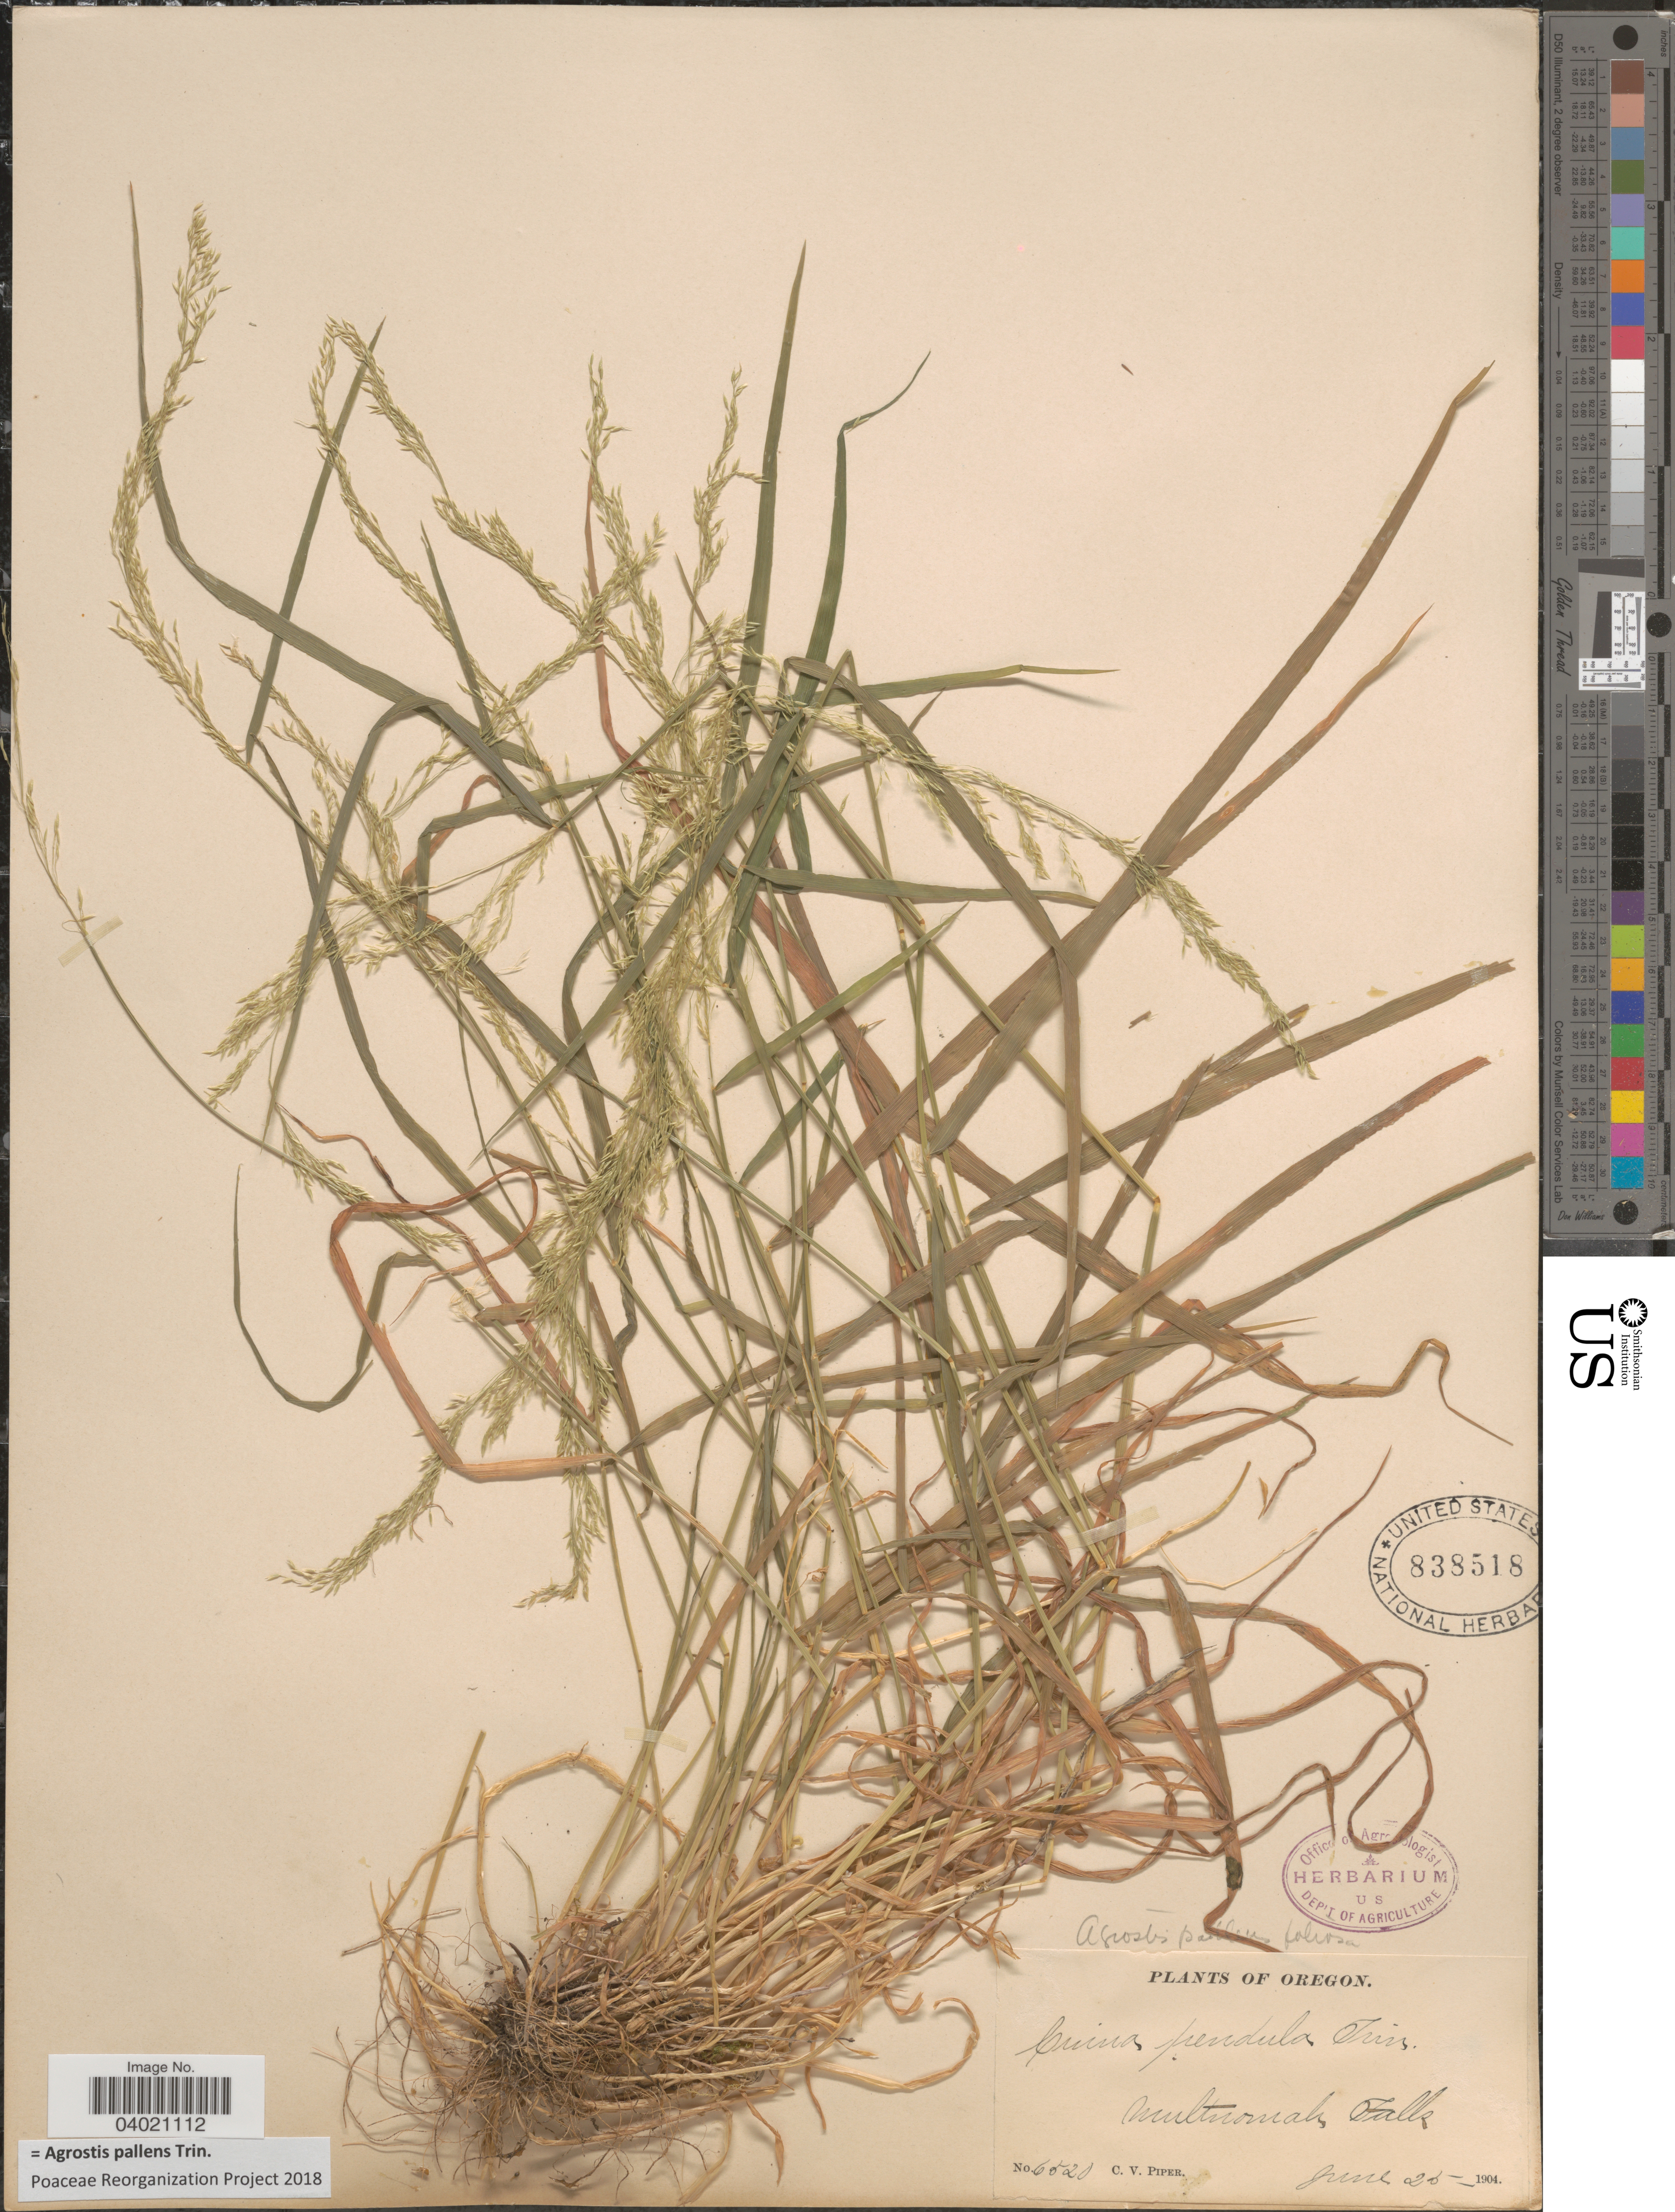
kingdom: Plantae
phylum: Tracheophyta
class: Liliopsida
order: Poales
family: Poaceae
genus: Agrostis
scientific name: Agrostis pallens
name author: Trin.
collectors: C. V. Piper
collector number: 6520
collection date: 1904-06-25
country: United States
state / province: Oregon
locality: Multnomah Falls.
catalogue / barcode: US 838518